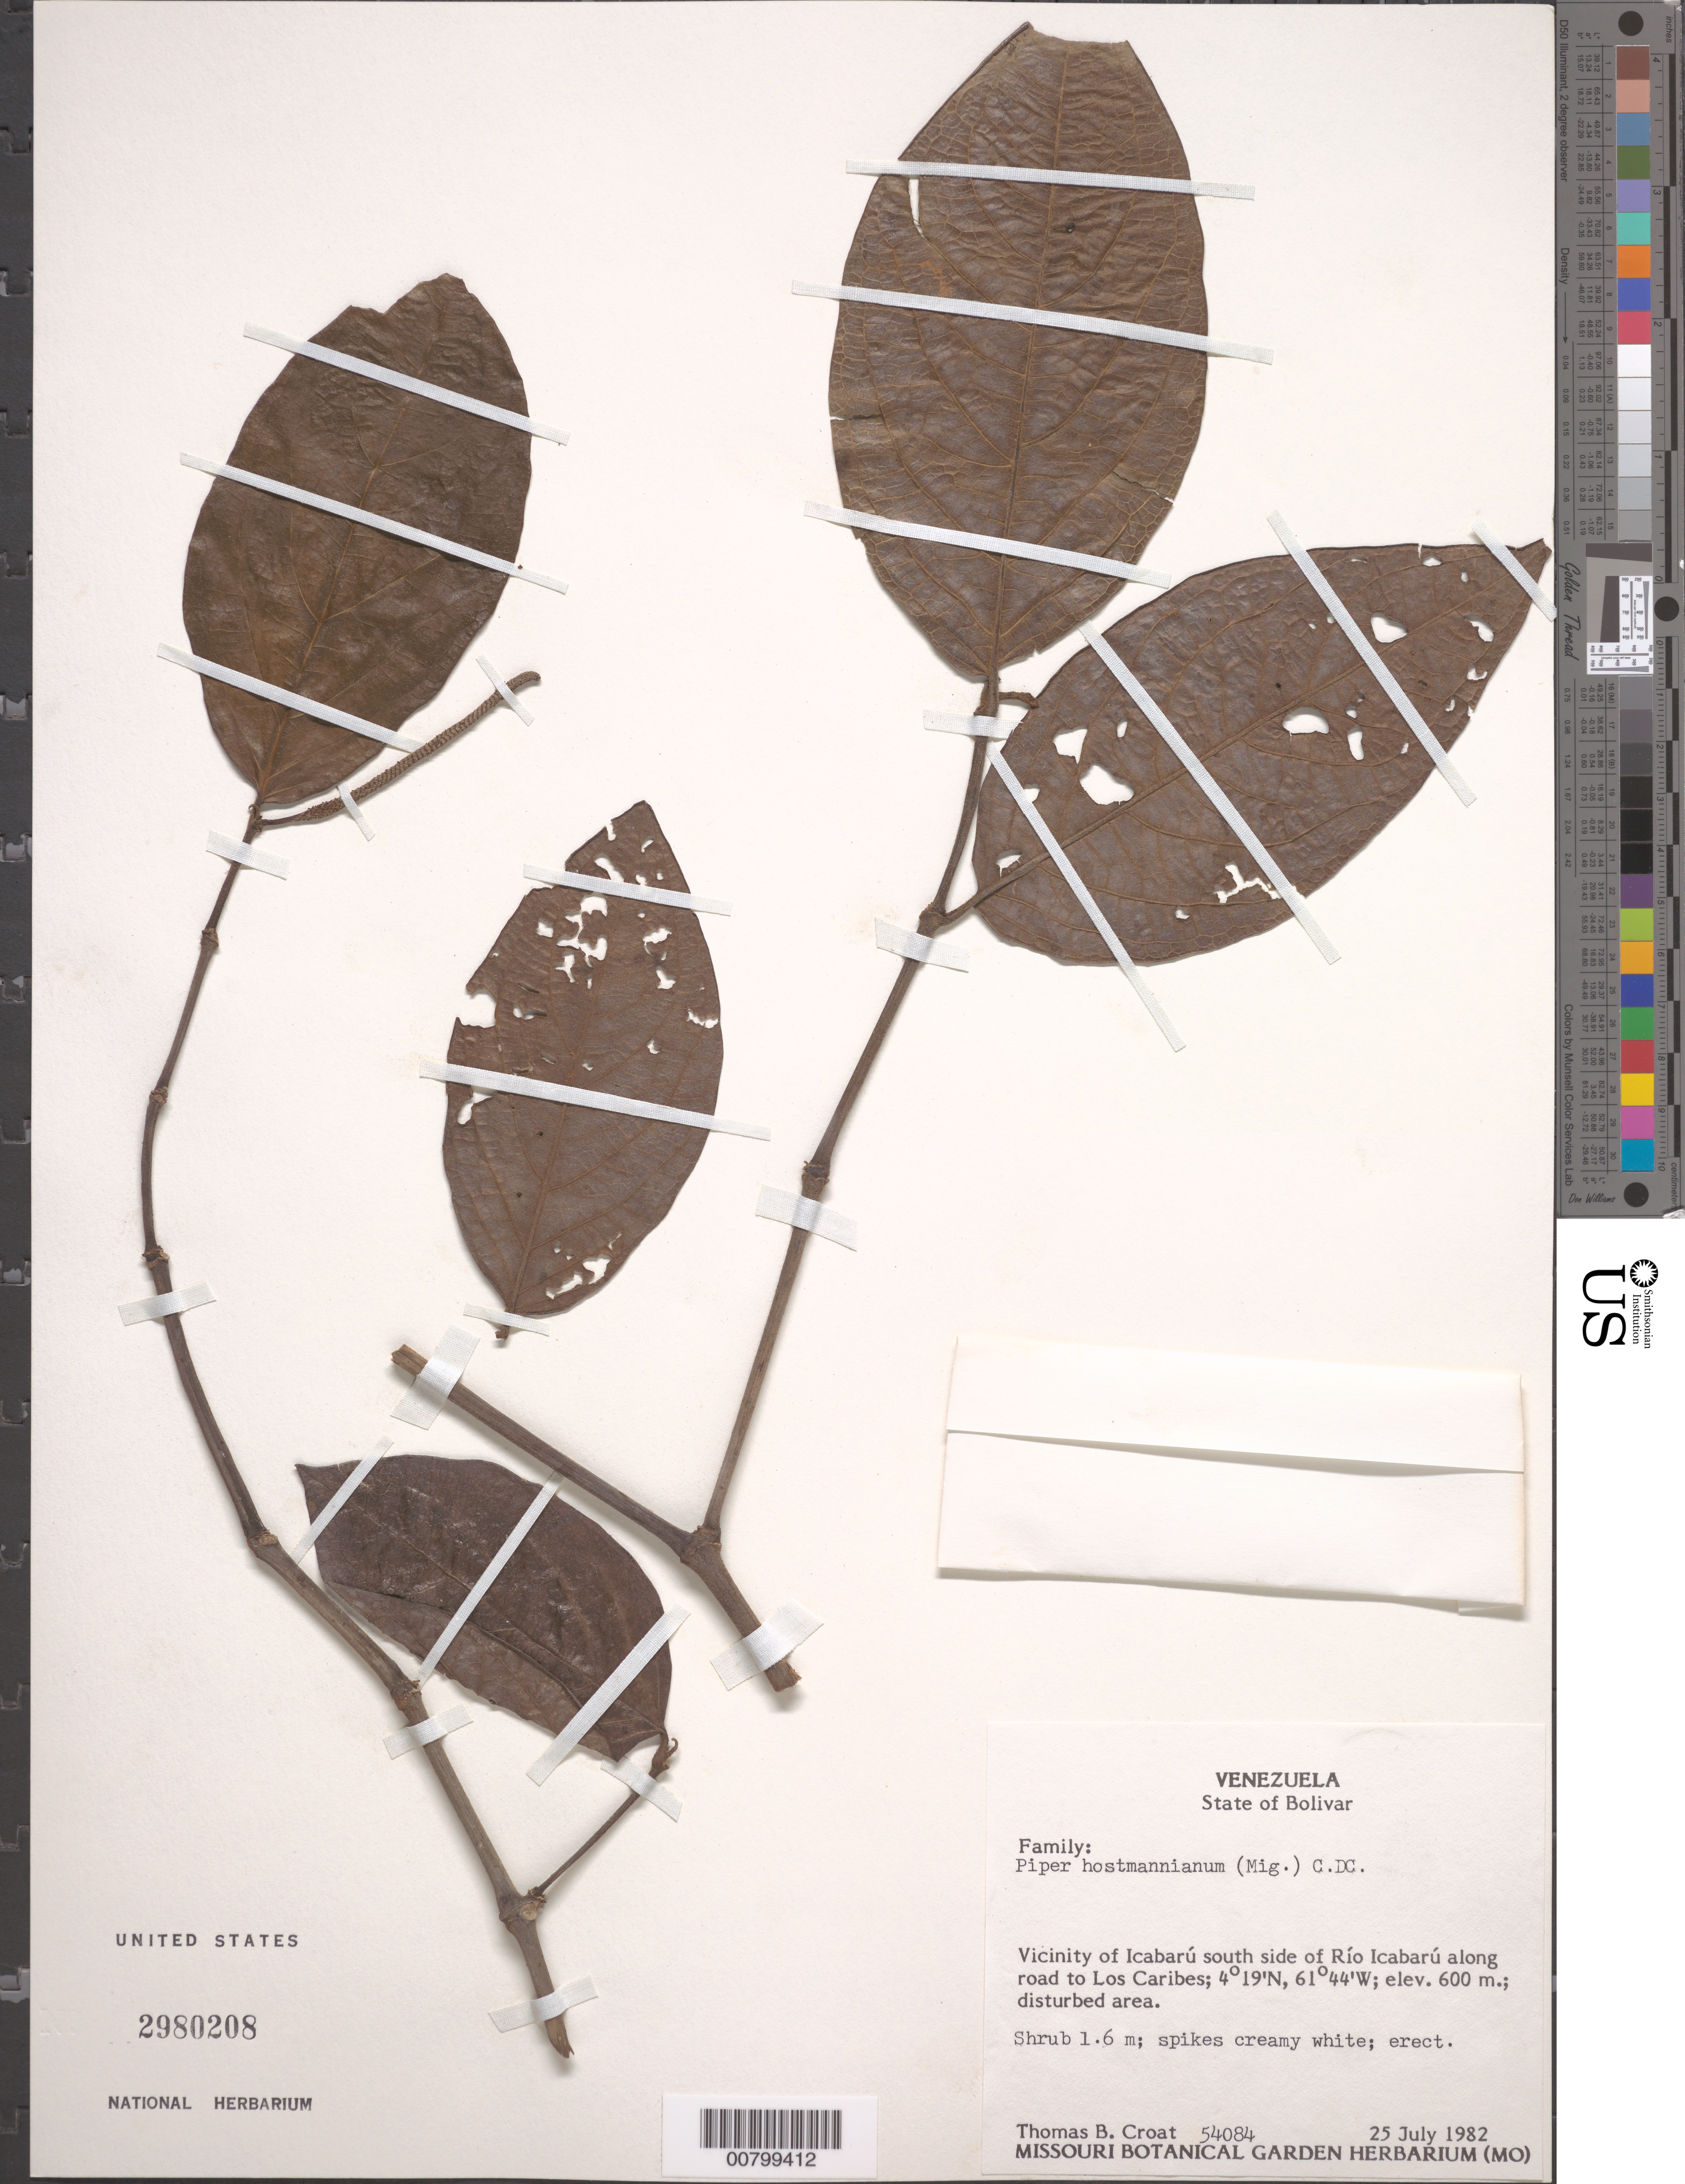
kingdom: Plantae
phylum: Tracheophyta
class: Magnoliopsida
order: Piperales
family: Piperaceae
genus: Piper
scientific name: Piper hostmannianum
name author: (Miq.) C. DC.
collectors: T. B. Croat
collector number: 54084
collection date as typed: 25-Jul-82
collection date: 1982-07-25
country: Venezuela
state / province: Bolívar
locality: Icabarú vicinity, S side of Río Icabarú, along road to Los Caribes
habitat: Disturbed area along road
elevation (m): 600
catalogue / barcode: US 2980208